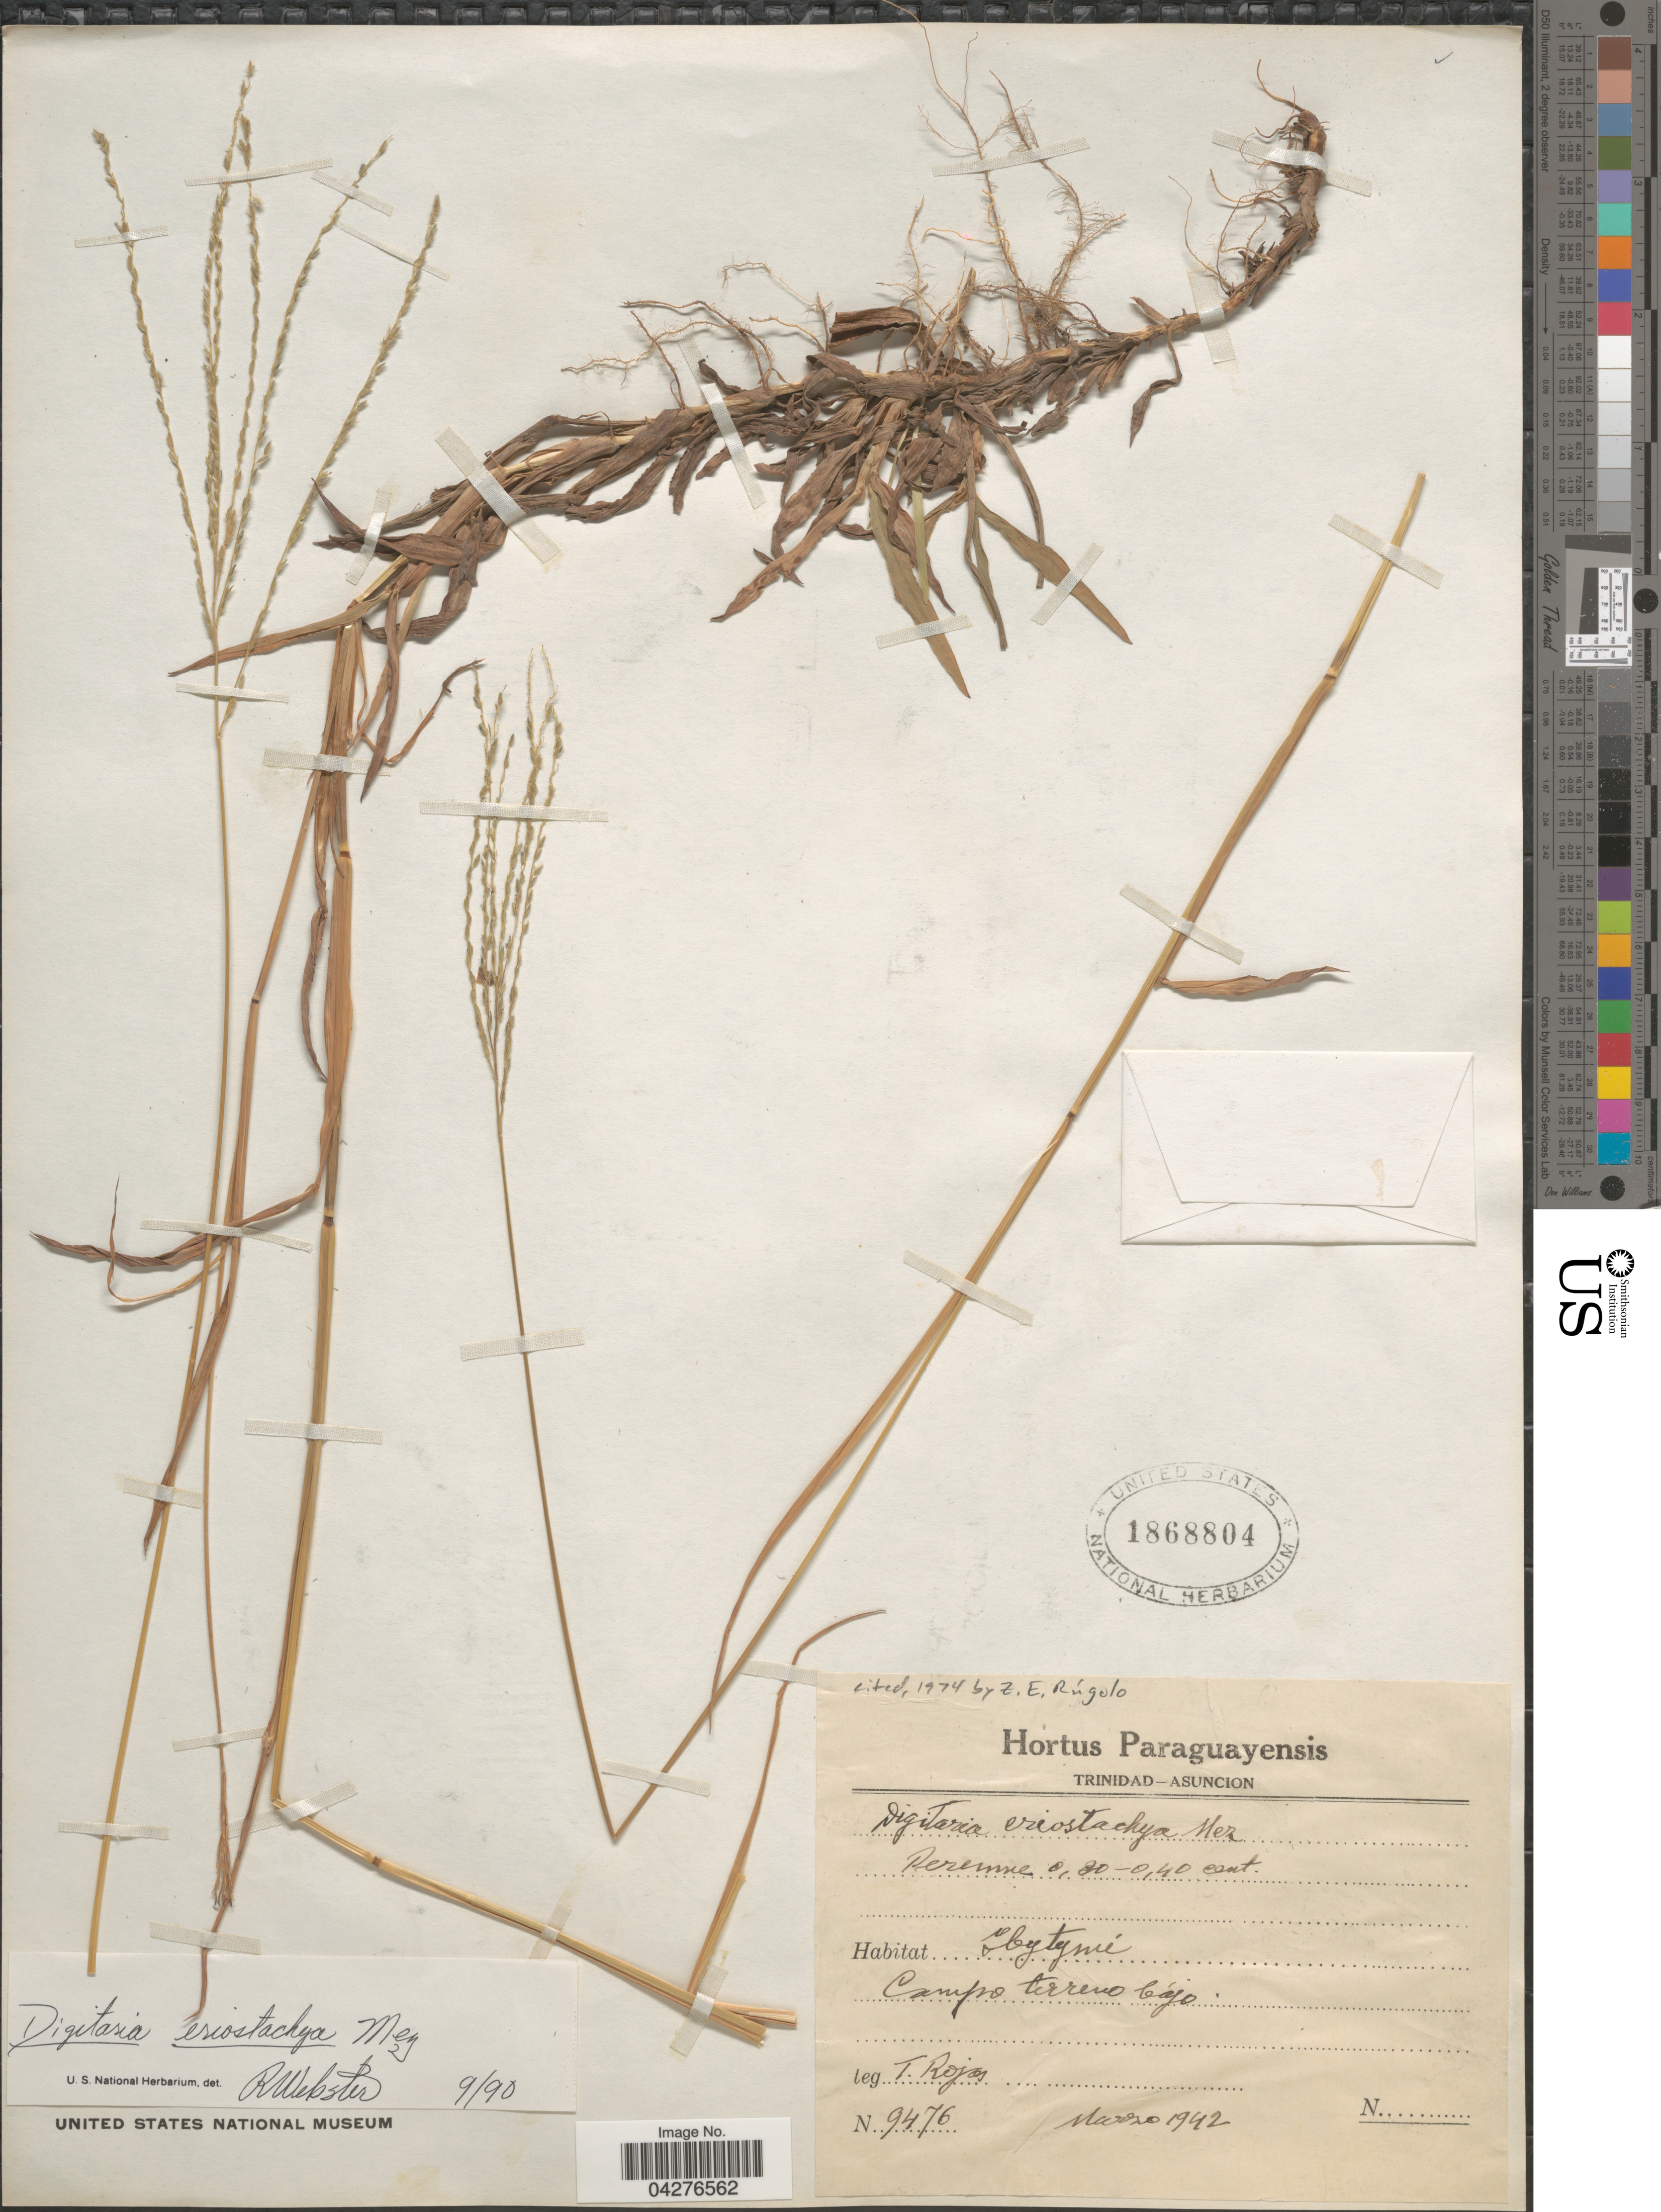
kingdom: Plantae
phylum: Tracheophyta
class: Liliopsida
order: Poales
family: Poaceae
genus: Digitaria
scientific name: Digitaria eriostachya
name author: Mez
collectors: T. Rojas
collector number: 9476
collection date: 1942-03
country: Paraguay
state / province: Asuncion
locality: Ybtymí . Campo terreno bájo.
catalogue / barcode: US 1868804